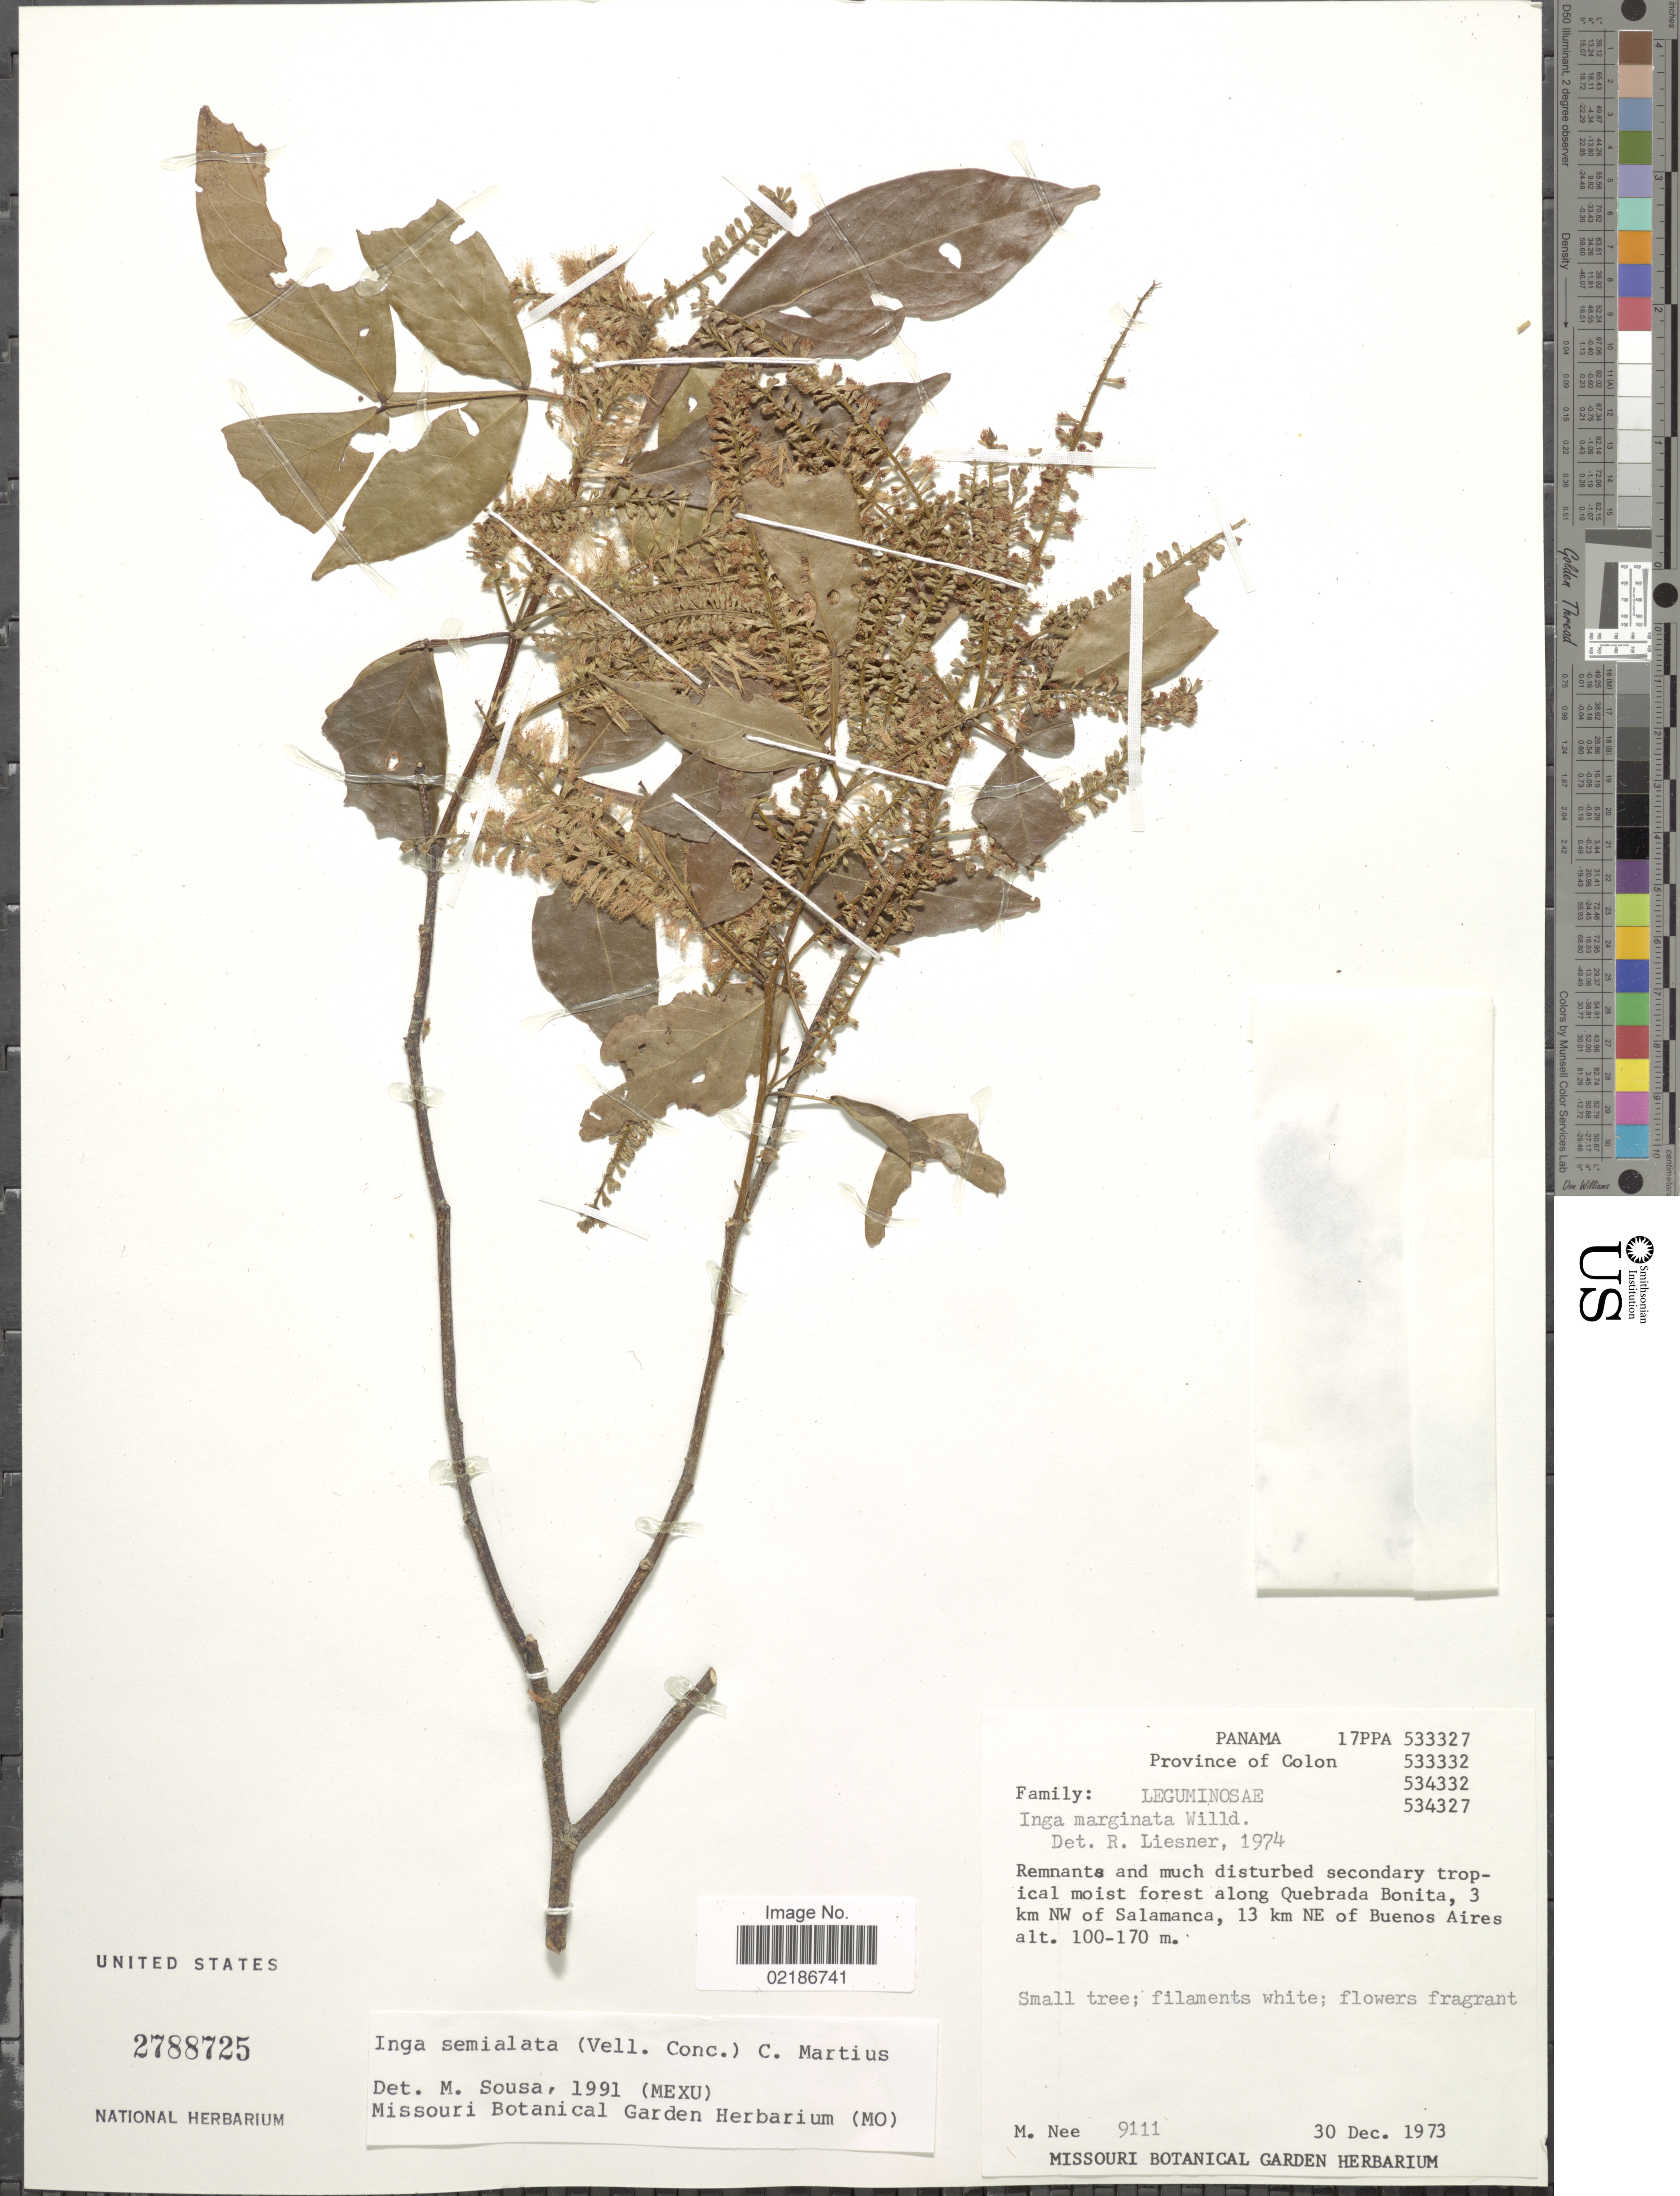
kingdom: Plantae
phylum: Tracheophyta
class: Magnoliopsida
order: Fabales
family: Fabaceae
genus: Inga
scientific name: Inga marginata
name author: Willd.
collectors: M. Nee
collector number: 9111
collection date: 1973-12-30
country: Panama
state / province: Colón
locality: Along Quebrada Bonita, 3 km NW of Salamanca, 13 km NE of Buenos Aires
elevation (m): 100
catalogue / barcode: US 2788725